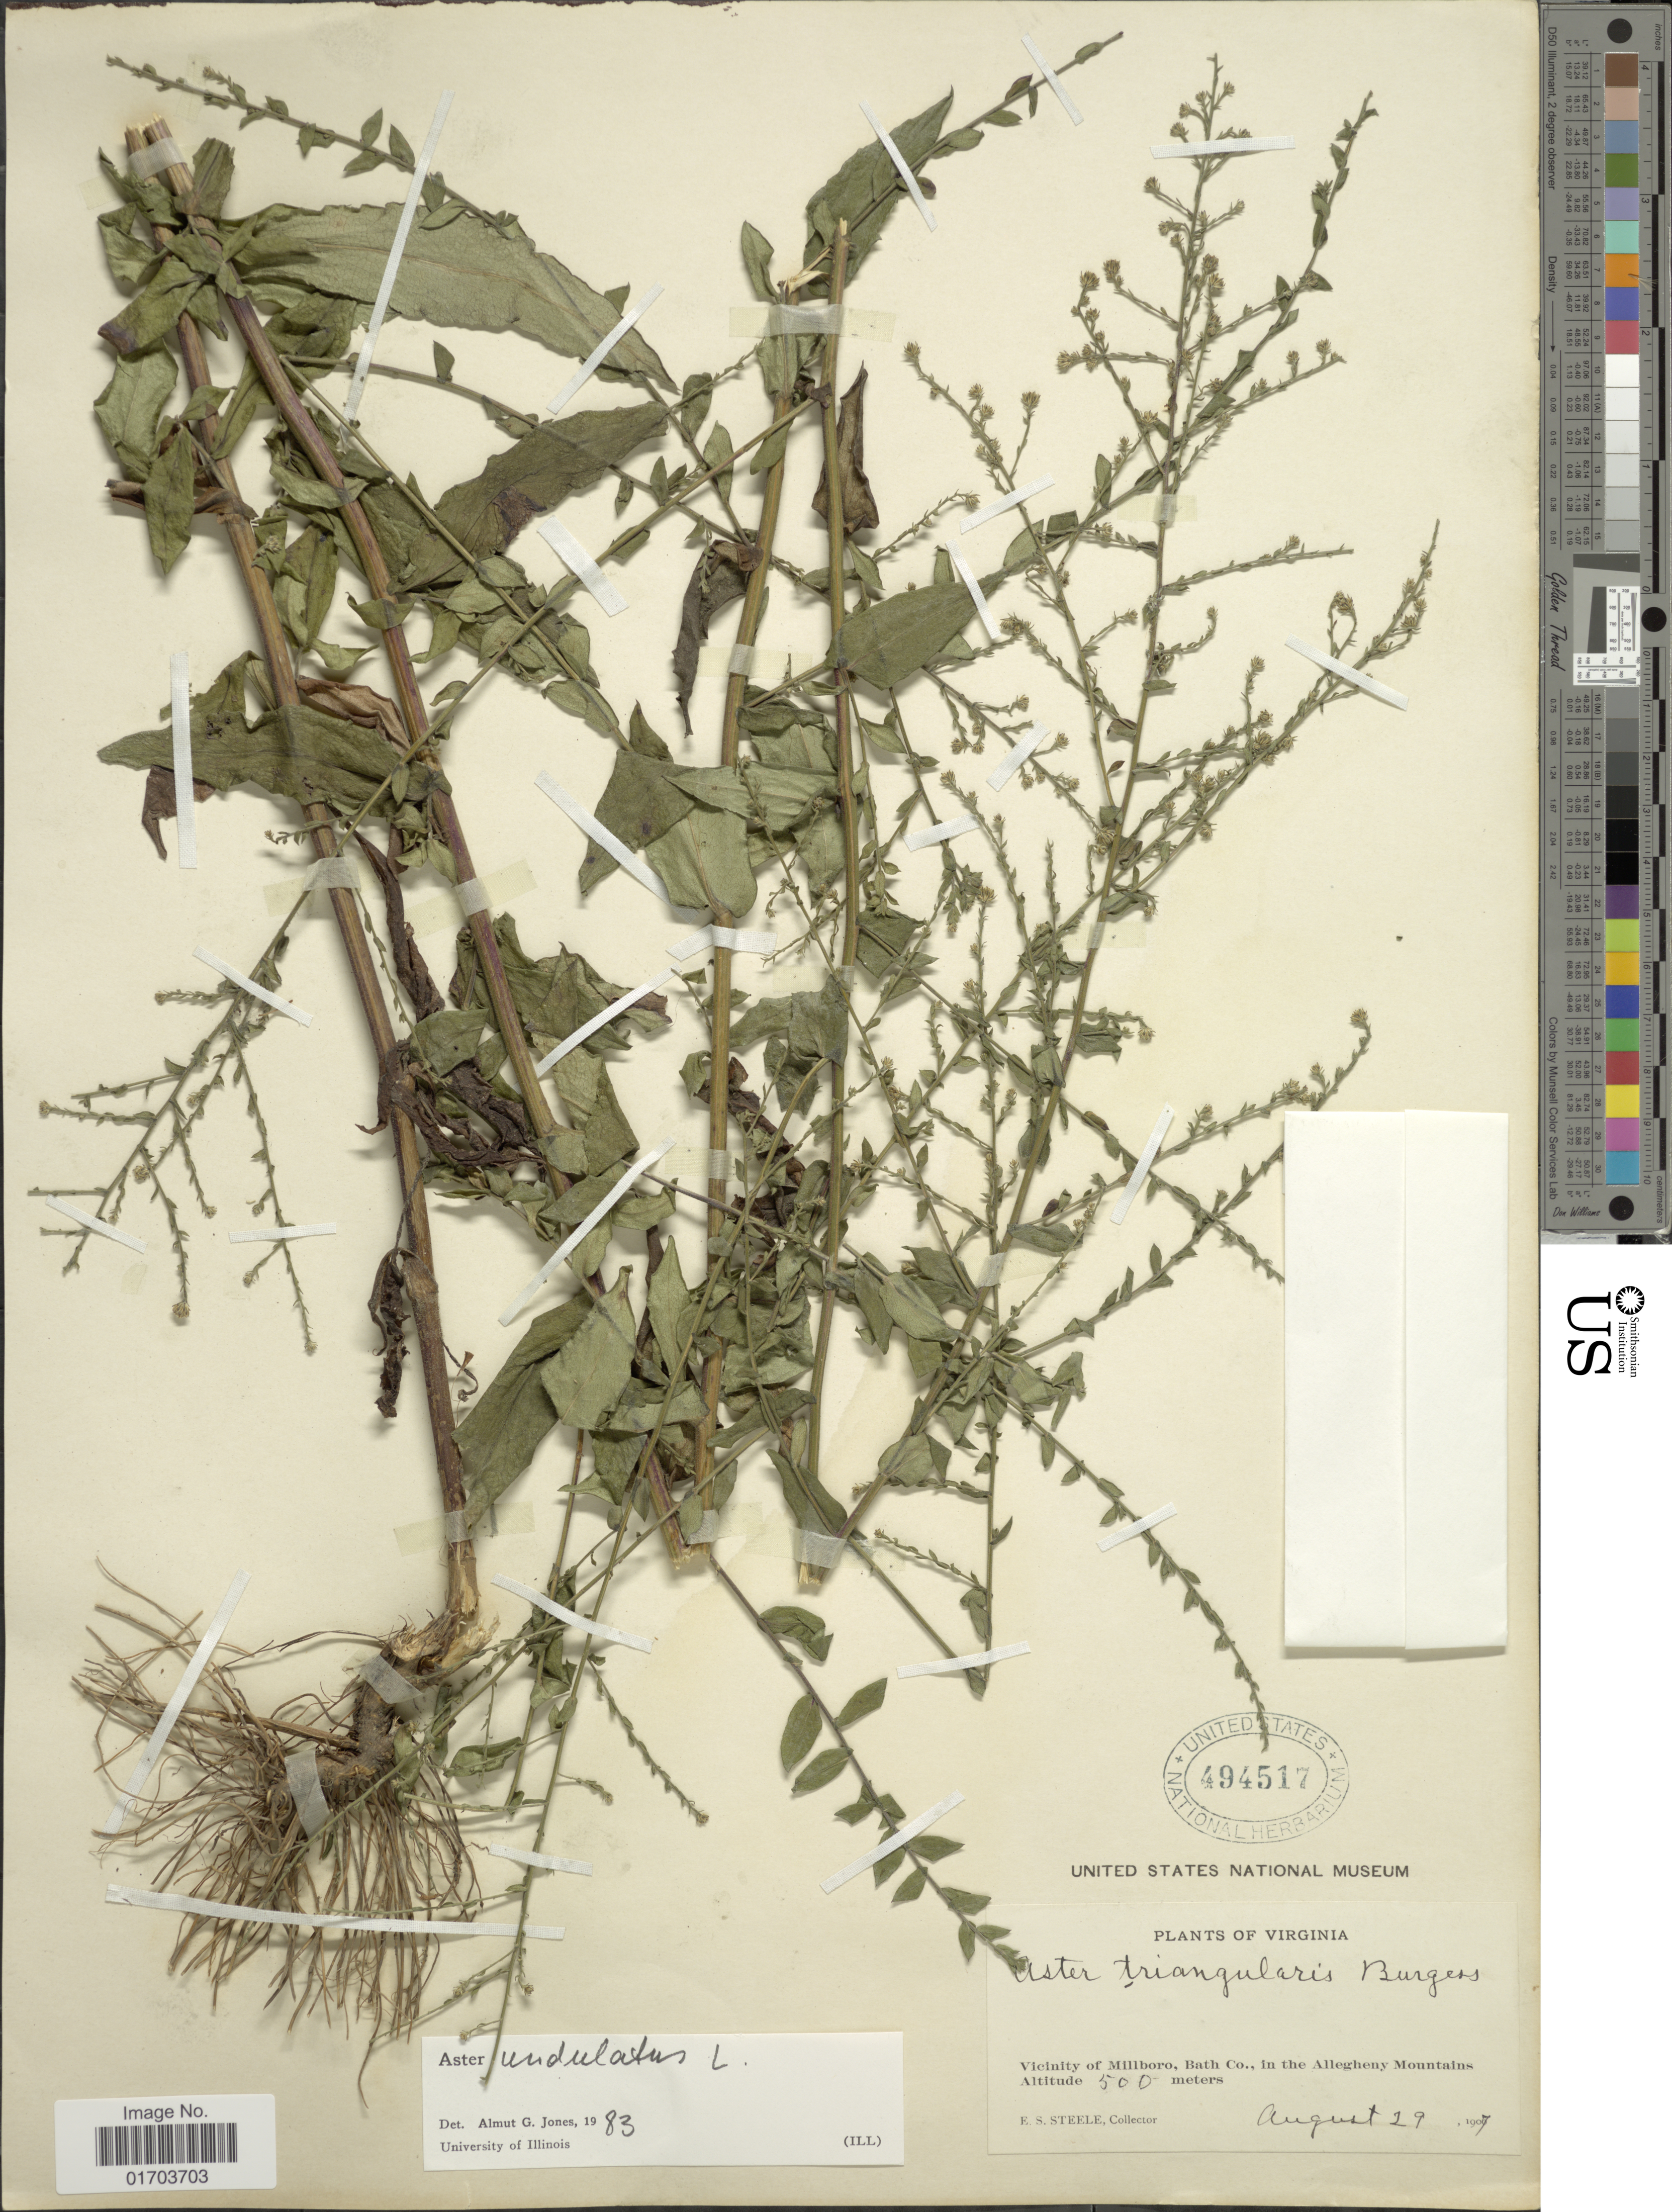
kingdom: Plantae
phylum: Tracheophyta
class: Magnoliopsida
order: Asterales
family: Asteraceae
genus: Symphyotrichum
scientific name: Symphyotrichum undulatum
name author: (L.) G.L. Nesom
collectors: E. Steele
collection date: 1907-08-29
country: United States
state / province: Virginia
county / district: Bath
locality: Virginia. Vicinity of Millboro, Bath Co., in the Allegheny Mountains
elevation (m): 500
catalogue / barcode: US 494517